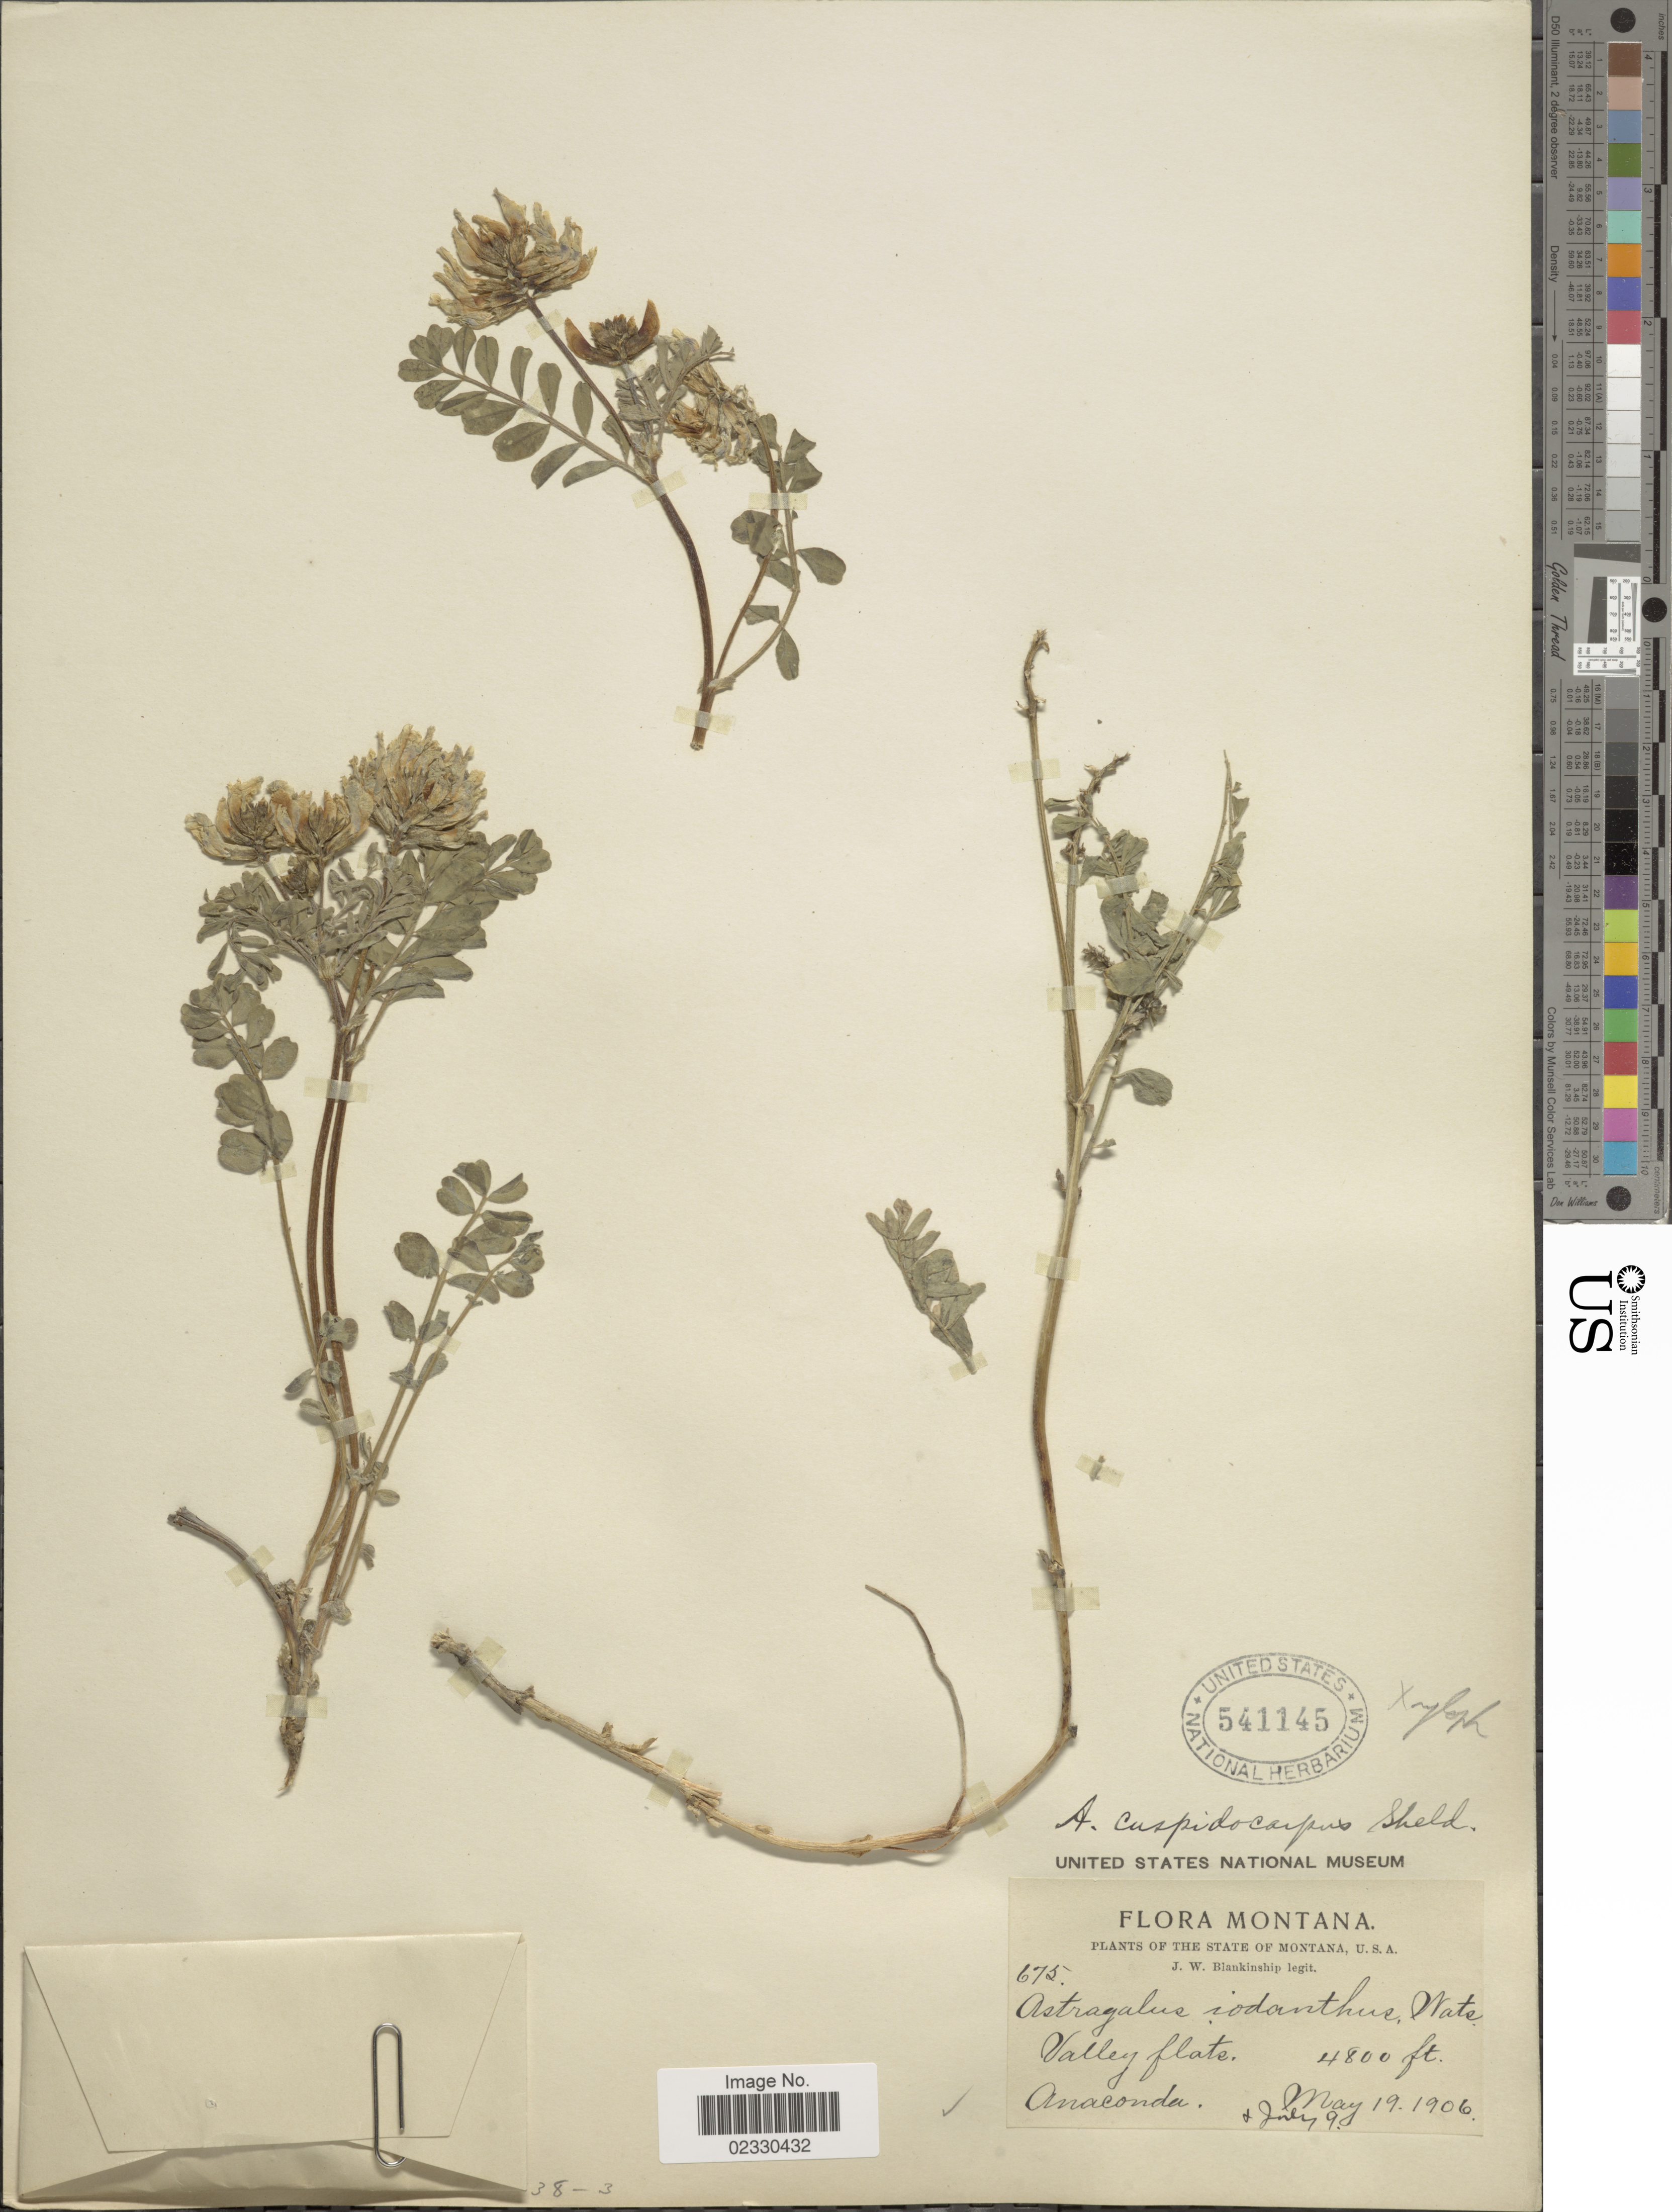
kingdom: Plantae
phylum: Tracheophyta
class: Magnoliopsida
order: Fabales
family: Fabaceae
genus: Astragalus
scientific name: Astragalus cuspidocarpus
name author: E. Sheld.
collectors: J. W. Blankinship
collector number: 675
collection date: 1906-05-19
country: United States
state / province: Montana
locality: Valley flats, Anaconda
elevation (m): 1463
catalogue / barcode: US 541145